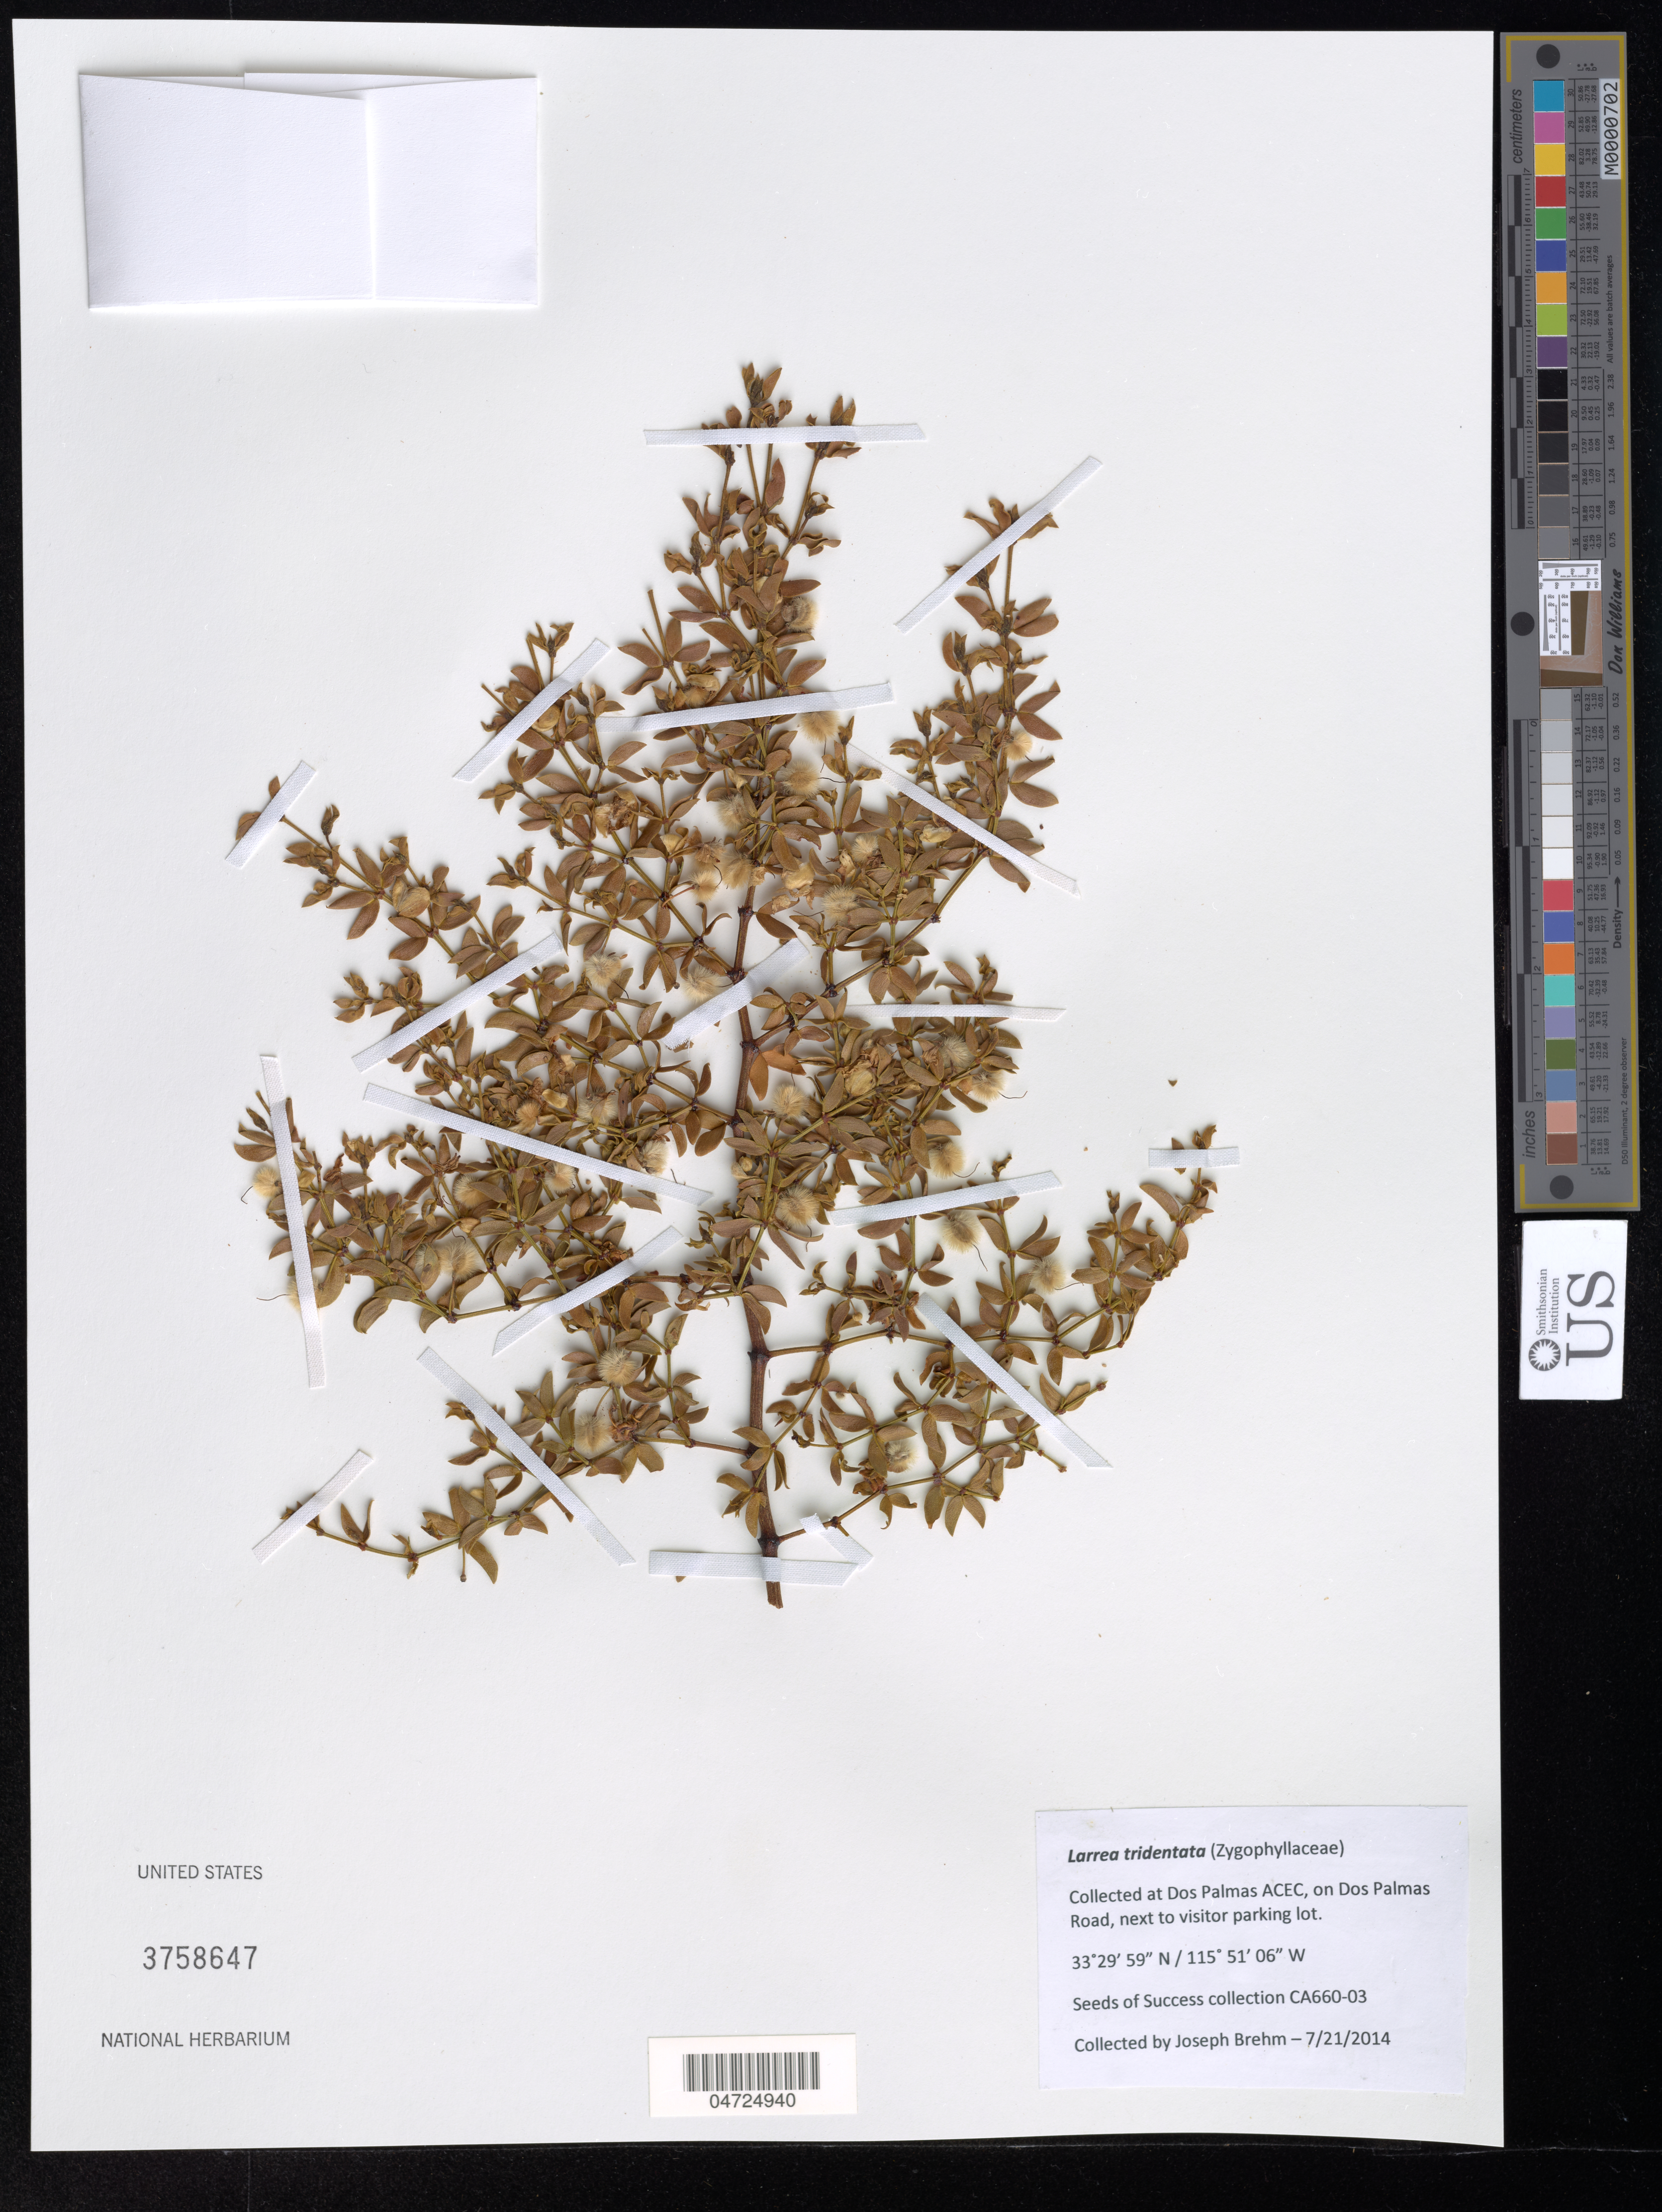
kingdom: Plantae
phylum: Tracheophyta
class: Magnoliopsida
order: Zygophyllales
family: Zygophyllaceae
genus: Larrea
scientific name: Larrea tridentata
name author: (Sessé & Moc. ex DC.) Coville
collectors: J. Brehm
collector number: CA660-03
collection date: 2014-07-21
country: United States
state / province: California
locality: Collected at Dos Palmas ACEC, on Dos Palmas Road, next to visitor parking lot.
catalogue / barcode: US 3758647